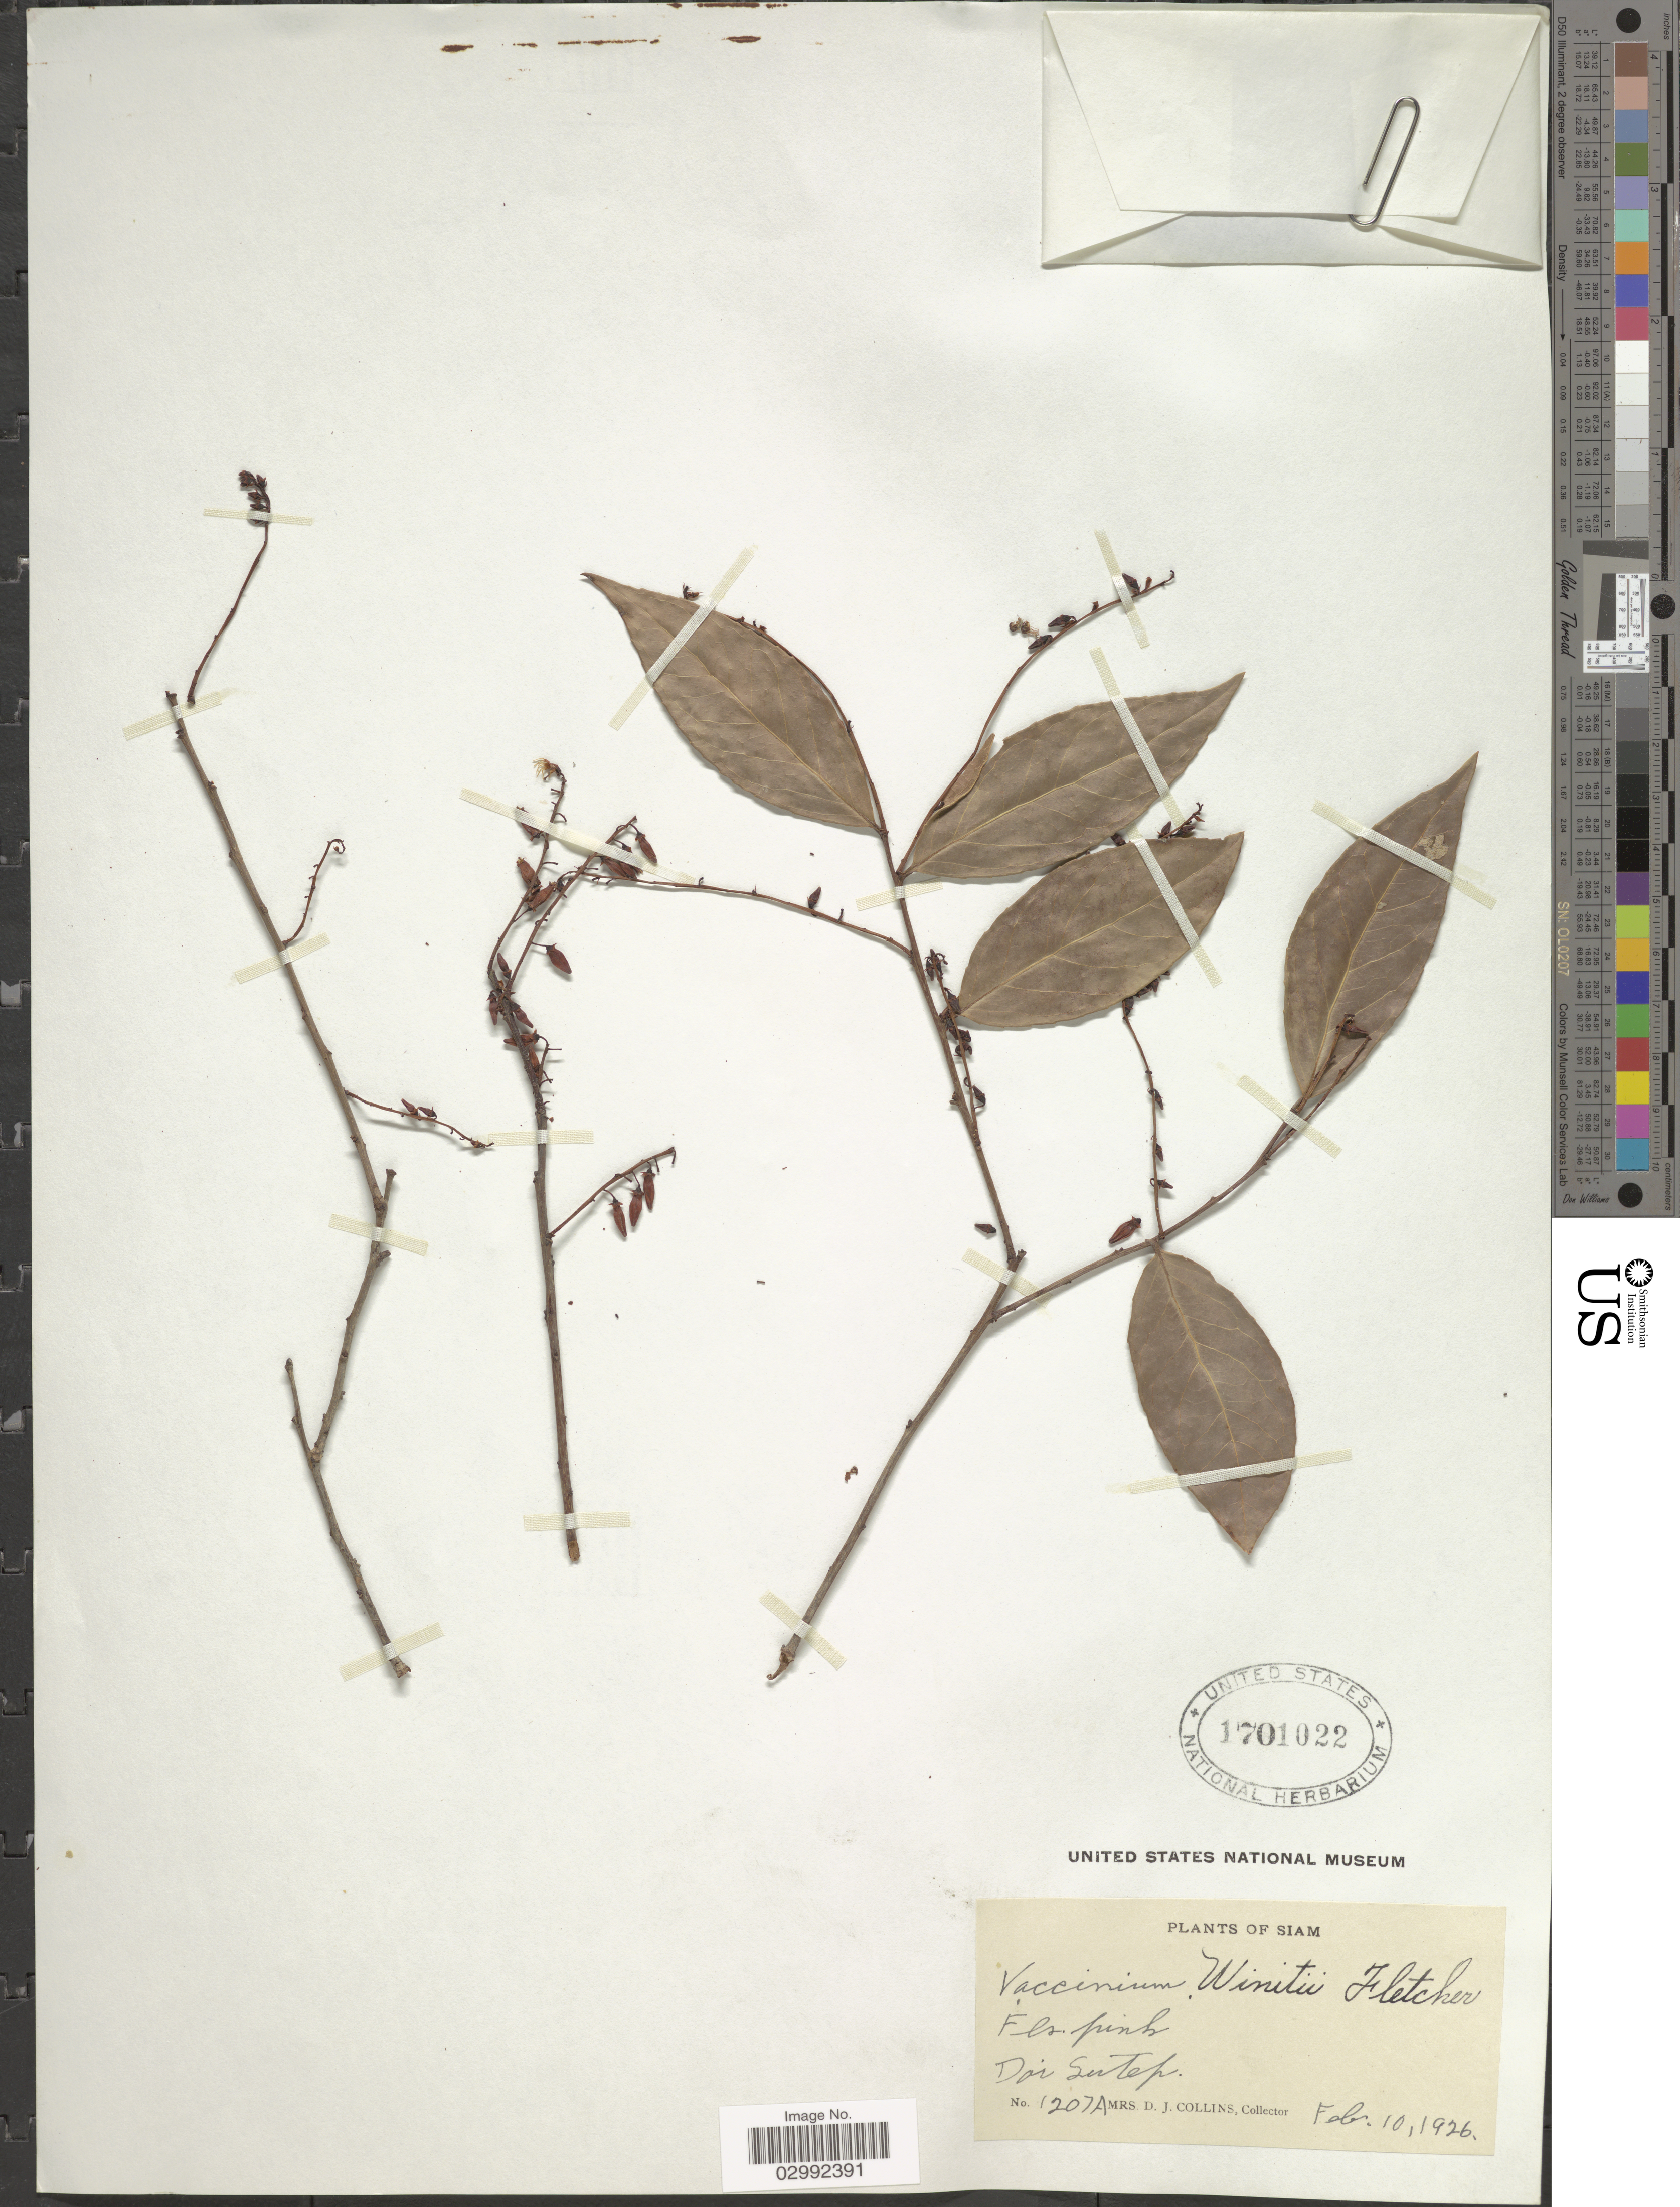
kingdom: Plantae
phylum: Tracheophyta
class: Magnoliopsida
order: Ericales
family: Ericaceae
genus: Vaccinium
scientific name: Vaccinium winitii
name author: H.R. Fletcher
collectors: Mrs. D. J. Collins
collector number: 1207A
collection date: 1926-02-10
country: Thailand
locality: Siam. Doi Sutep.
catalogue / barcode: US 1701022